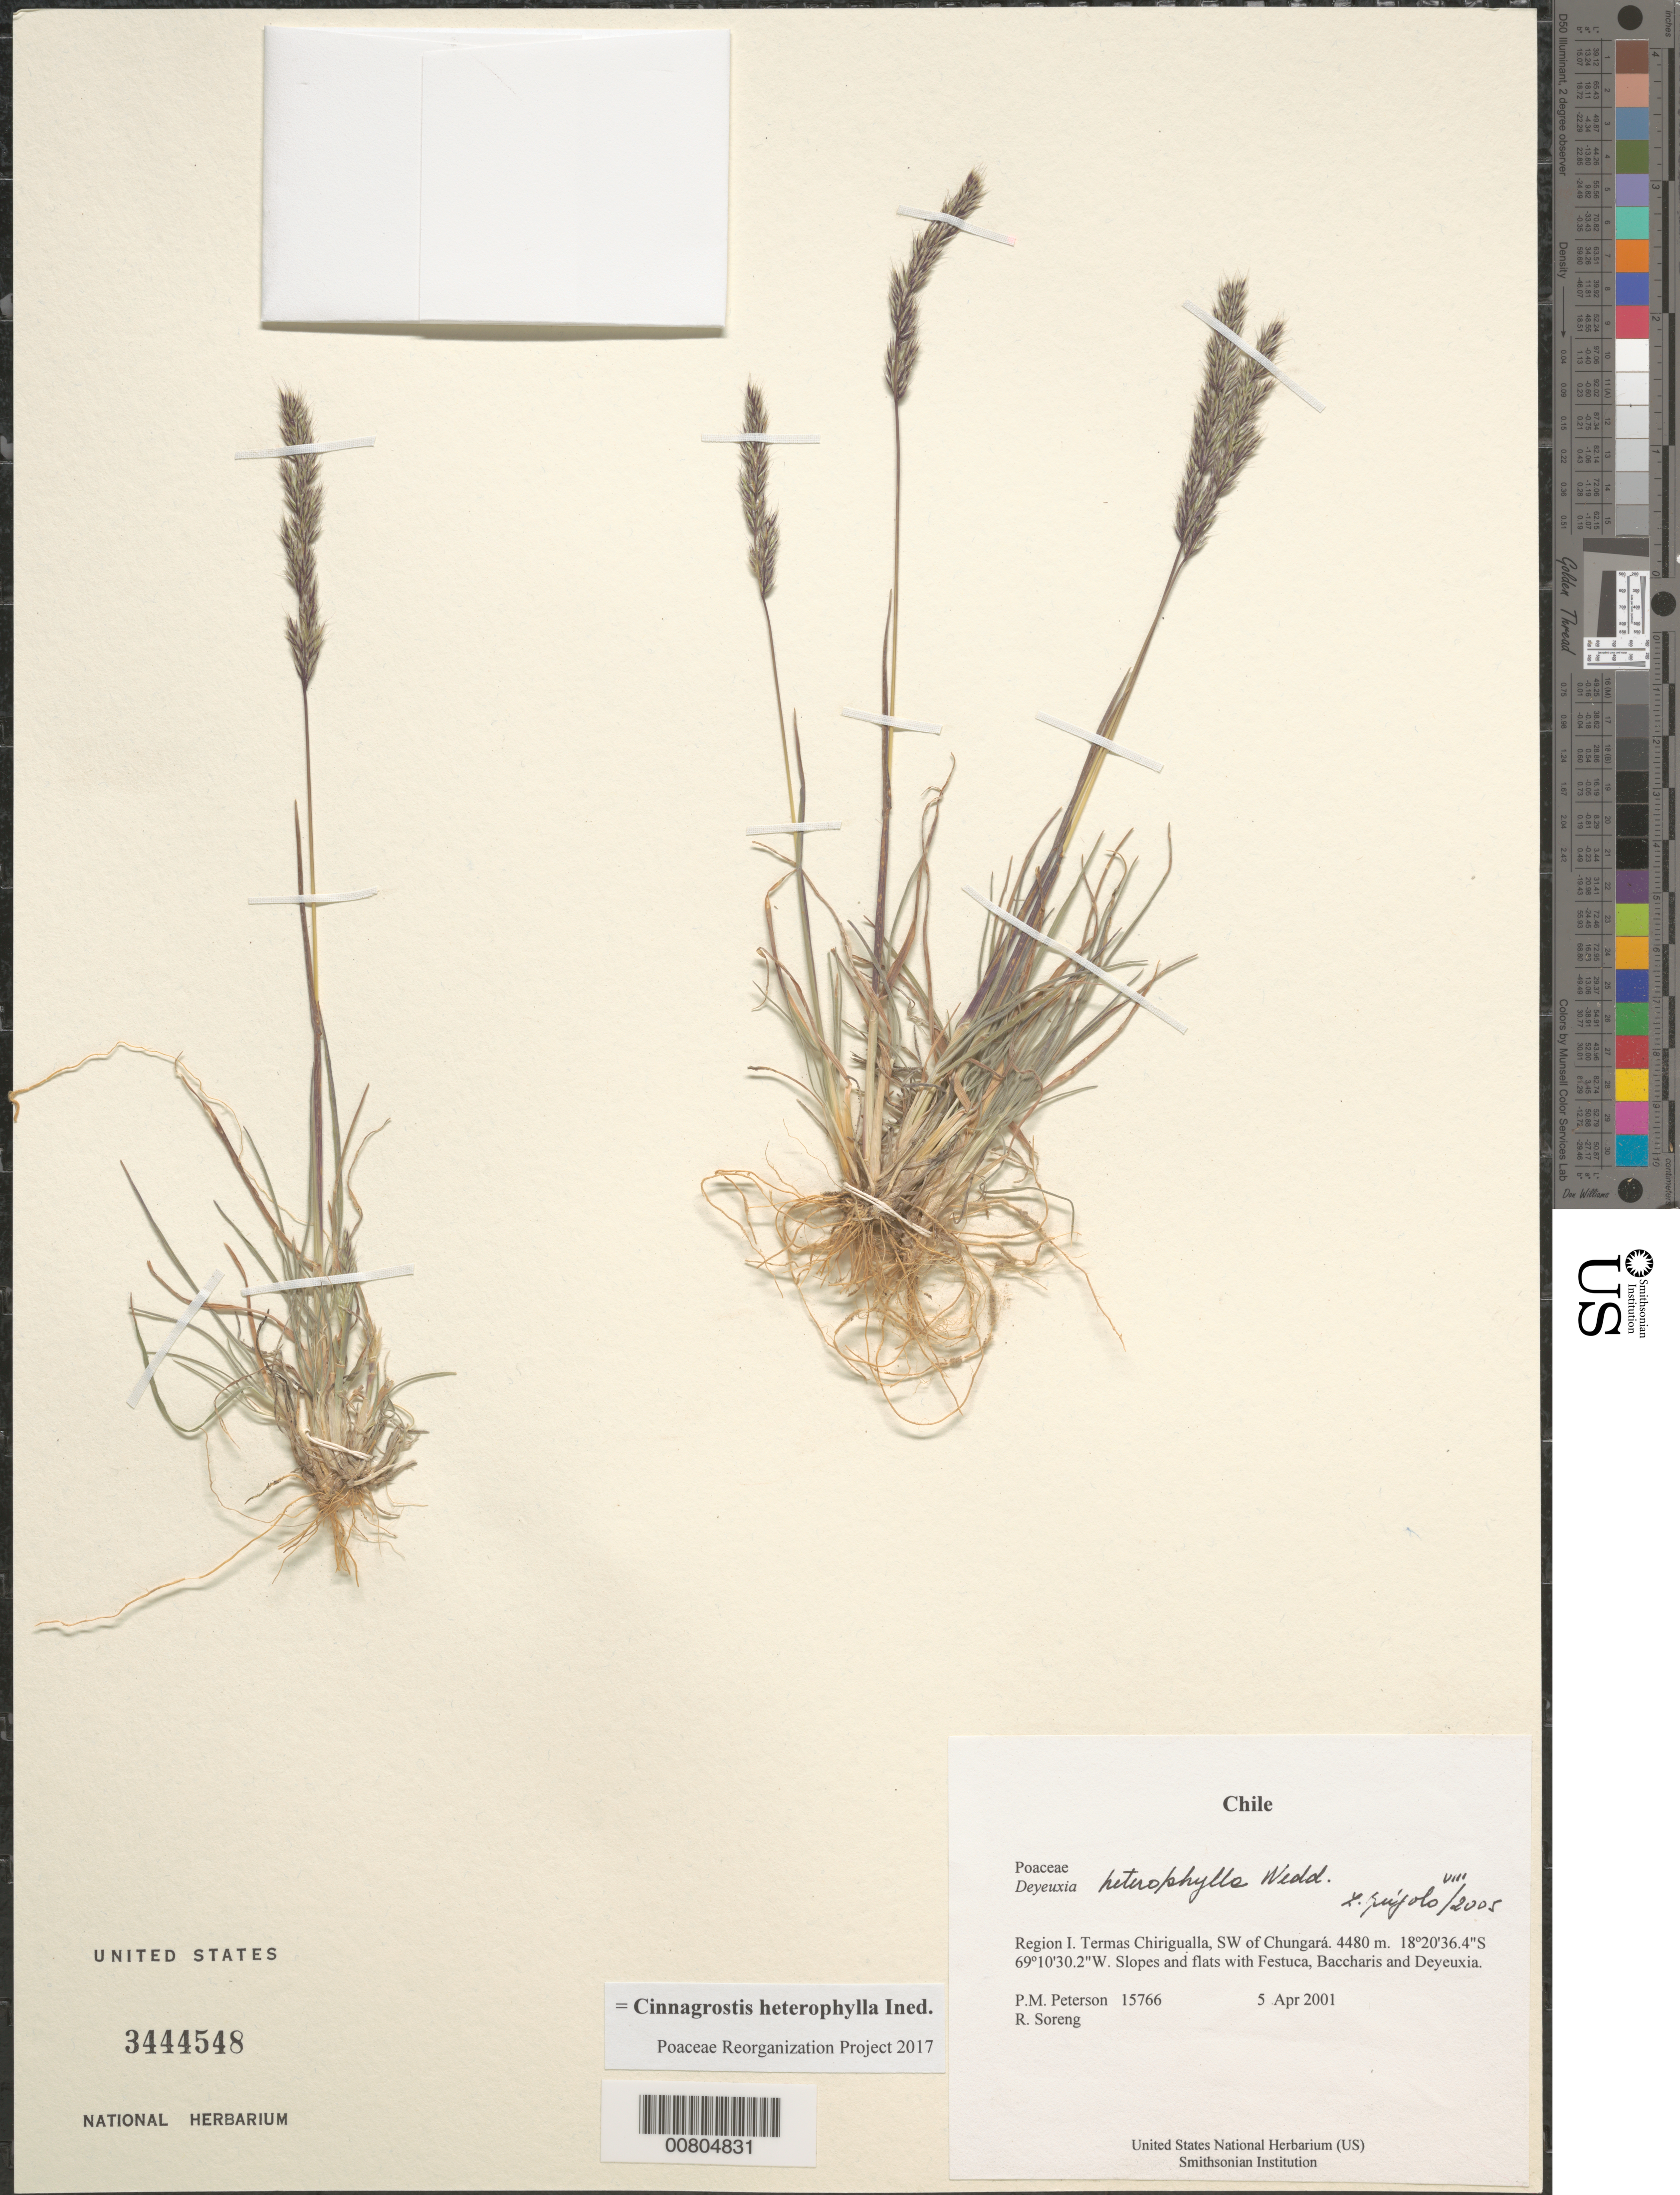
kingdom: Plantae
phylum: Tracheophyta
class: Liliopsida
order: Poales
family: Poaceae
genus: Cinnagrostis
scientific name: Cinnagrostis heterophylla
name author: (Wedd.) P.M. Peterson et al.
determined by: Poaceae Reorganization Project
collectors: P. M. Peterson & R. J. Soreng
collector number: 15766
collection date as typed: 05 Apr 2001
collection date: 2001-04-05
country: Chile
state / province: Tarapacá (I)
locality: Termas Chirigualla, SW of Chungará.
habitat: Slopes and flats with Festuca, Baccharis and Deyeuxia.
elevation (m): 4480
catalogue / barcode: US 3444548